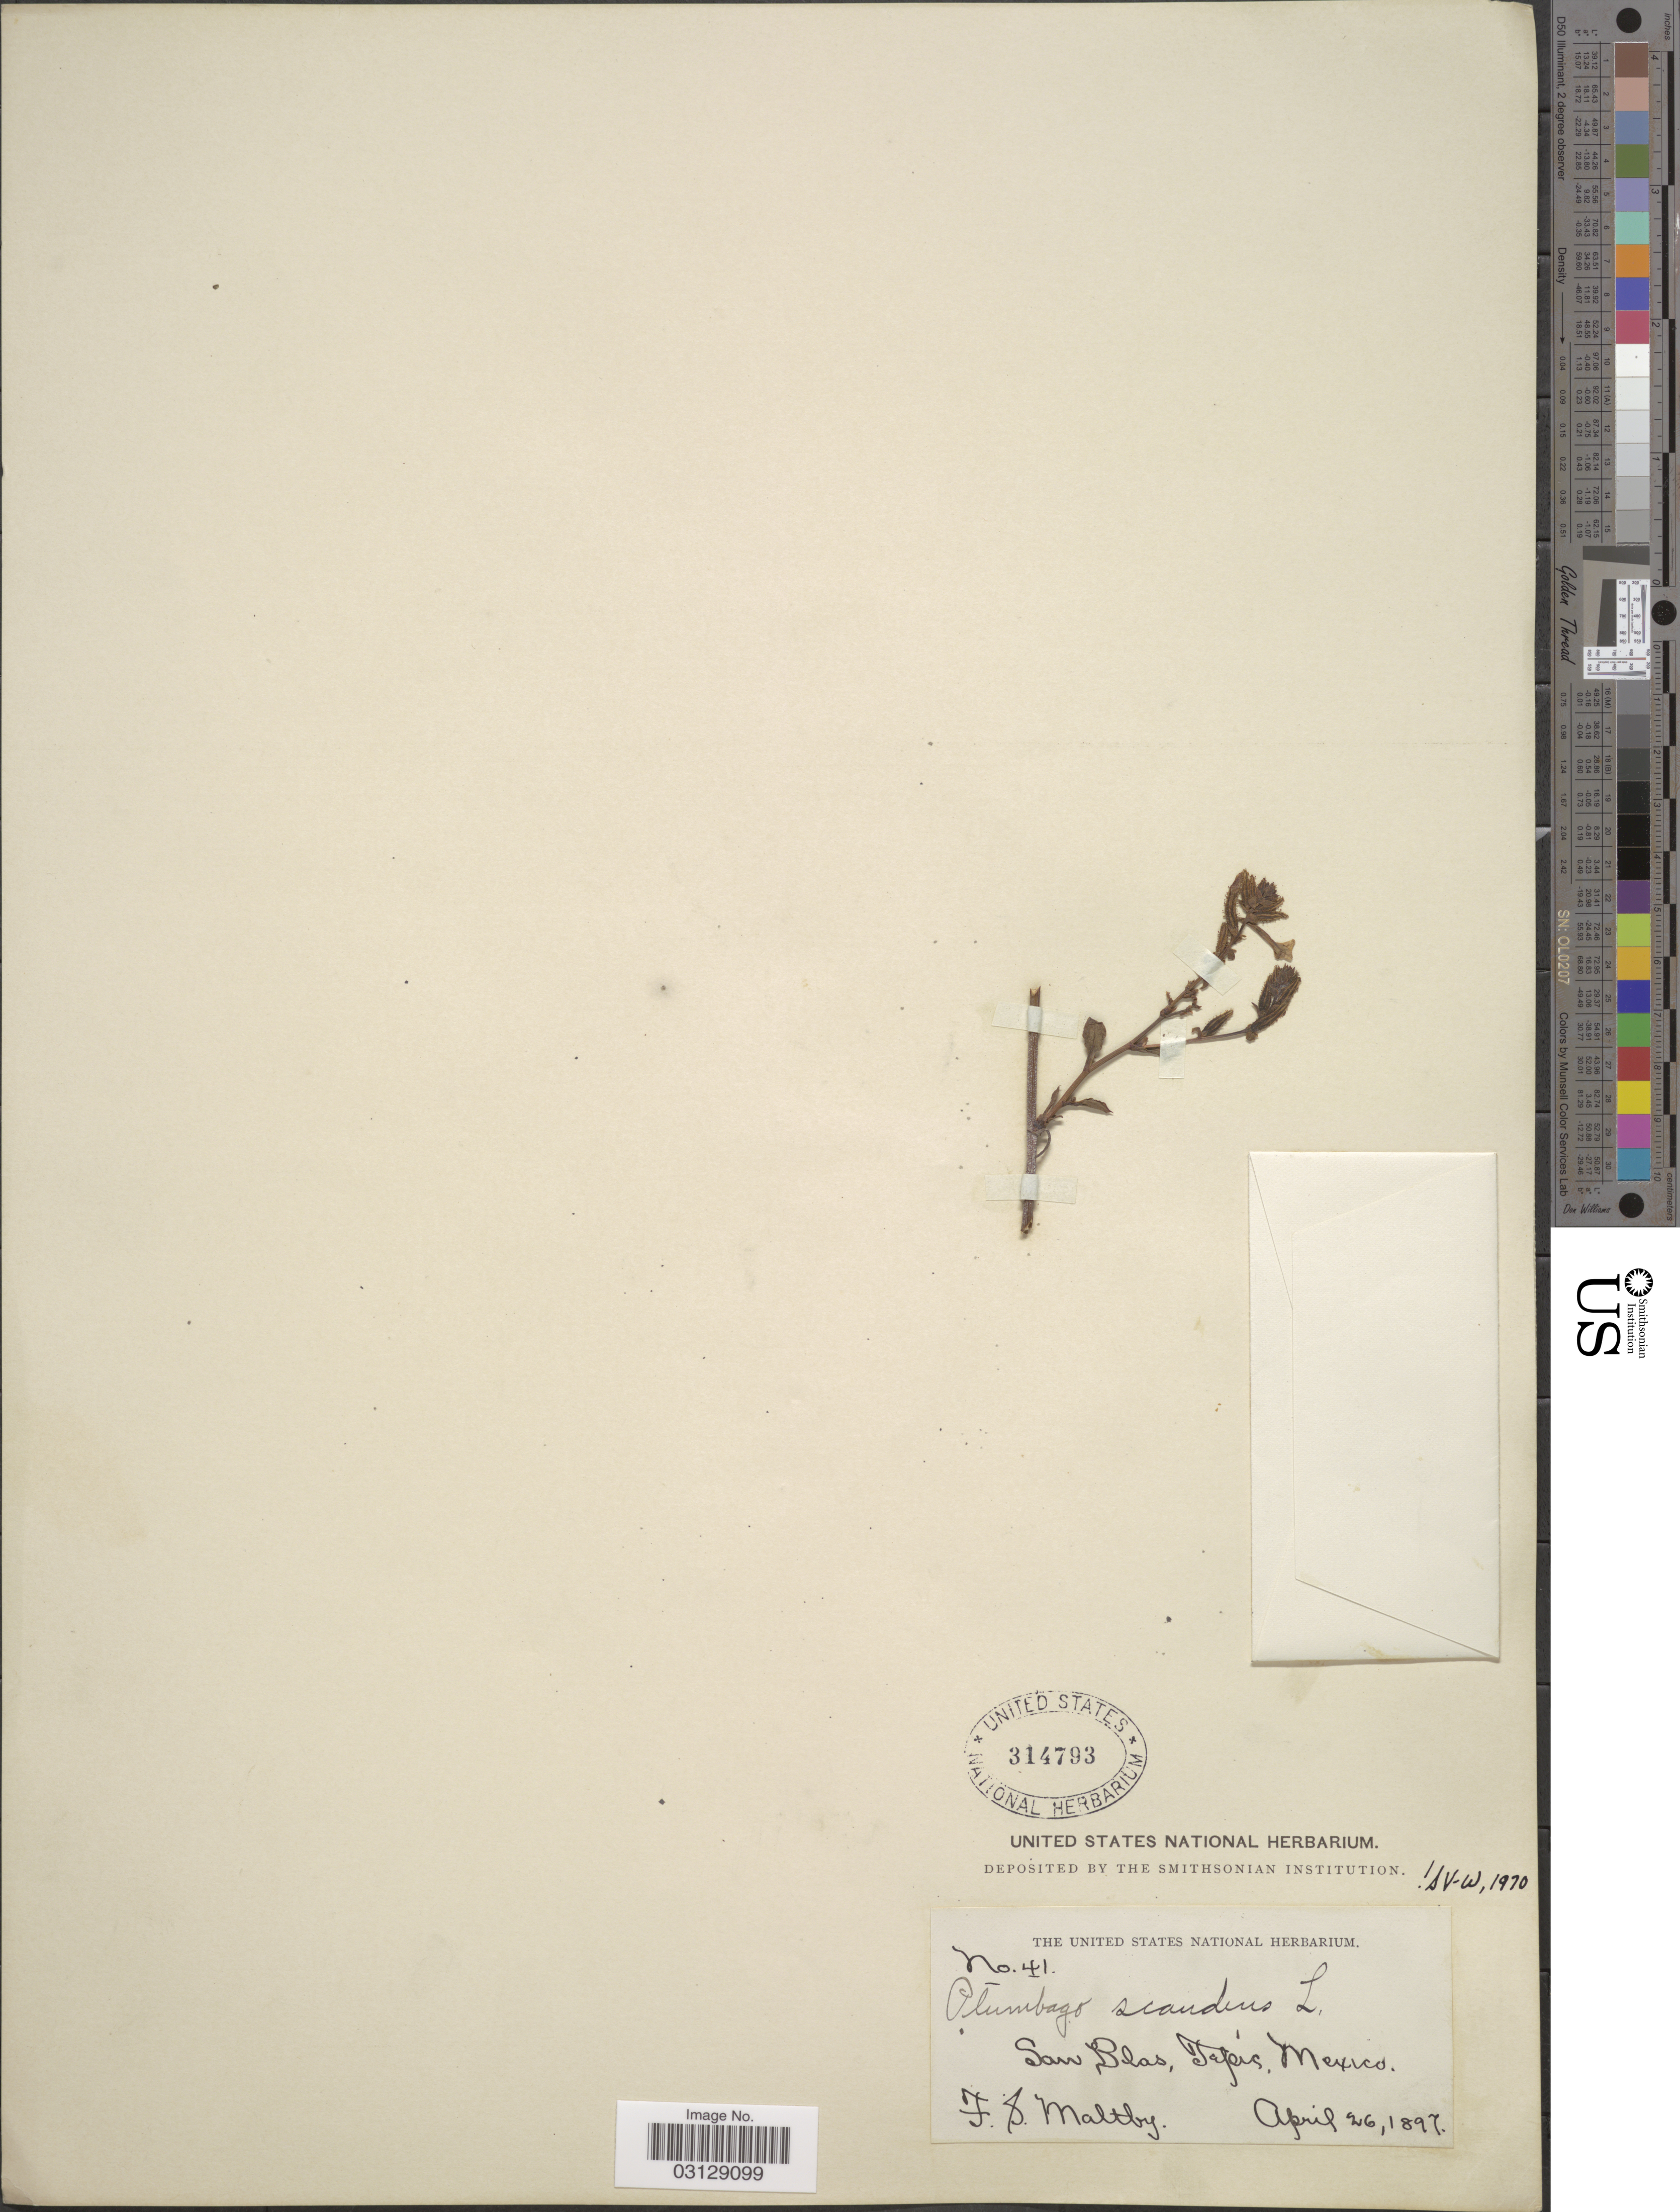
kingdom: Plantae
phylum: Tracheophyta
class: Magnoliopsida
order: Caryophyllales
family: Plumbaginaceae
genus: Plumbago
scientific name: Plumbago scandens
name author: L.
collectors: F. S. Maltby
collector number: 41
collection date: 1897-04-26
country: Mexico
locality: San Blas, Tejás.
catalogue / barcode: US 314793